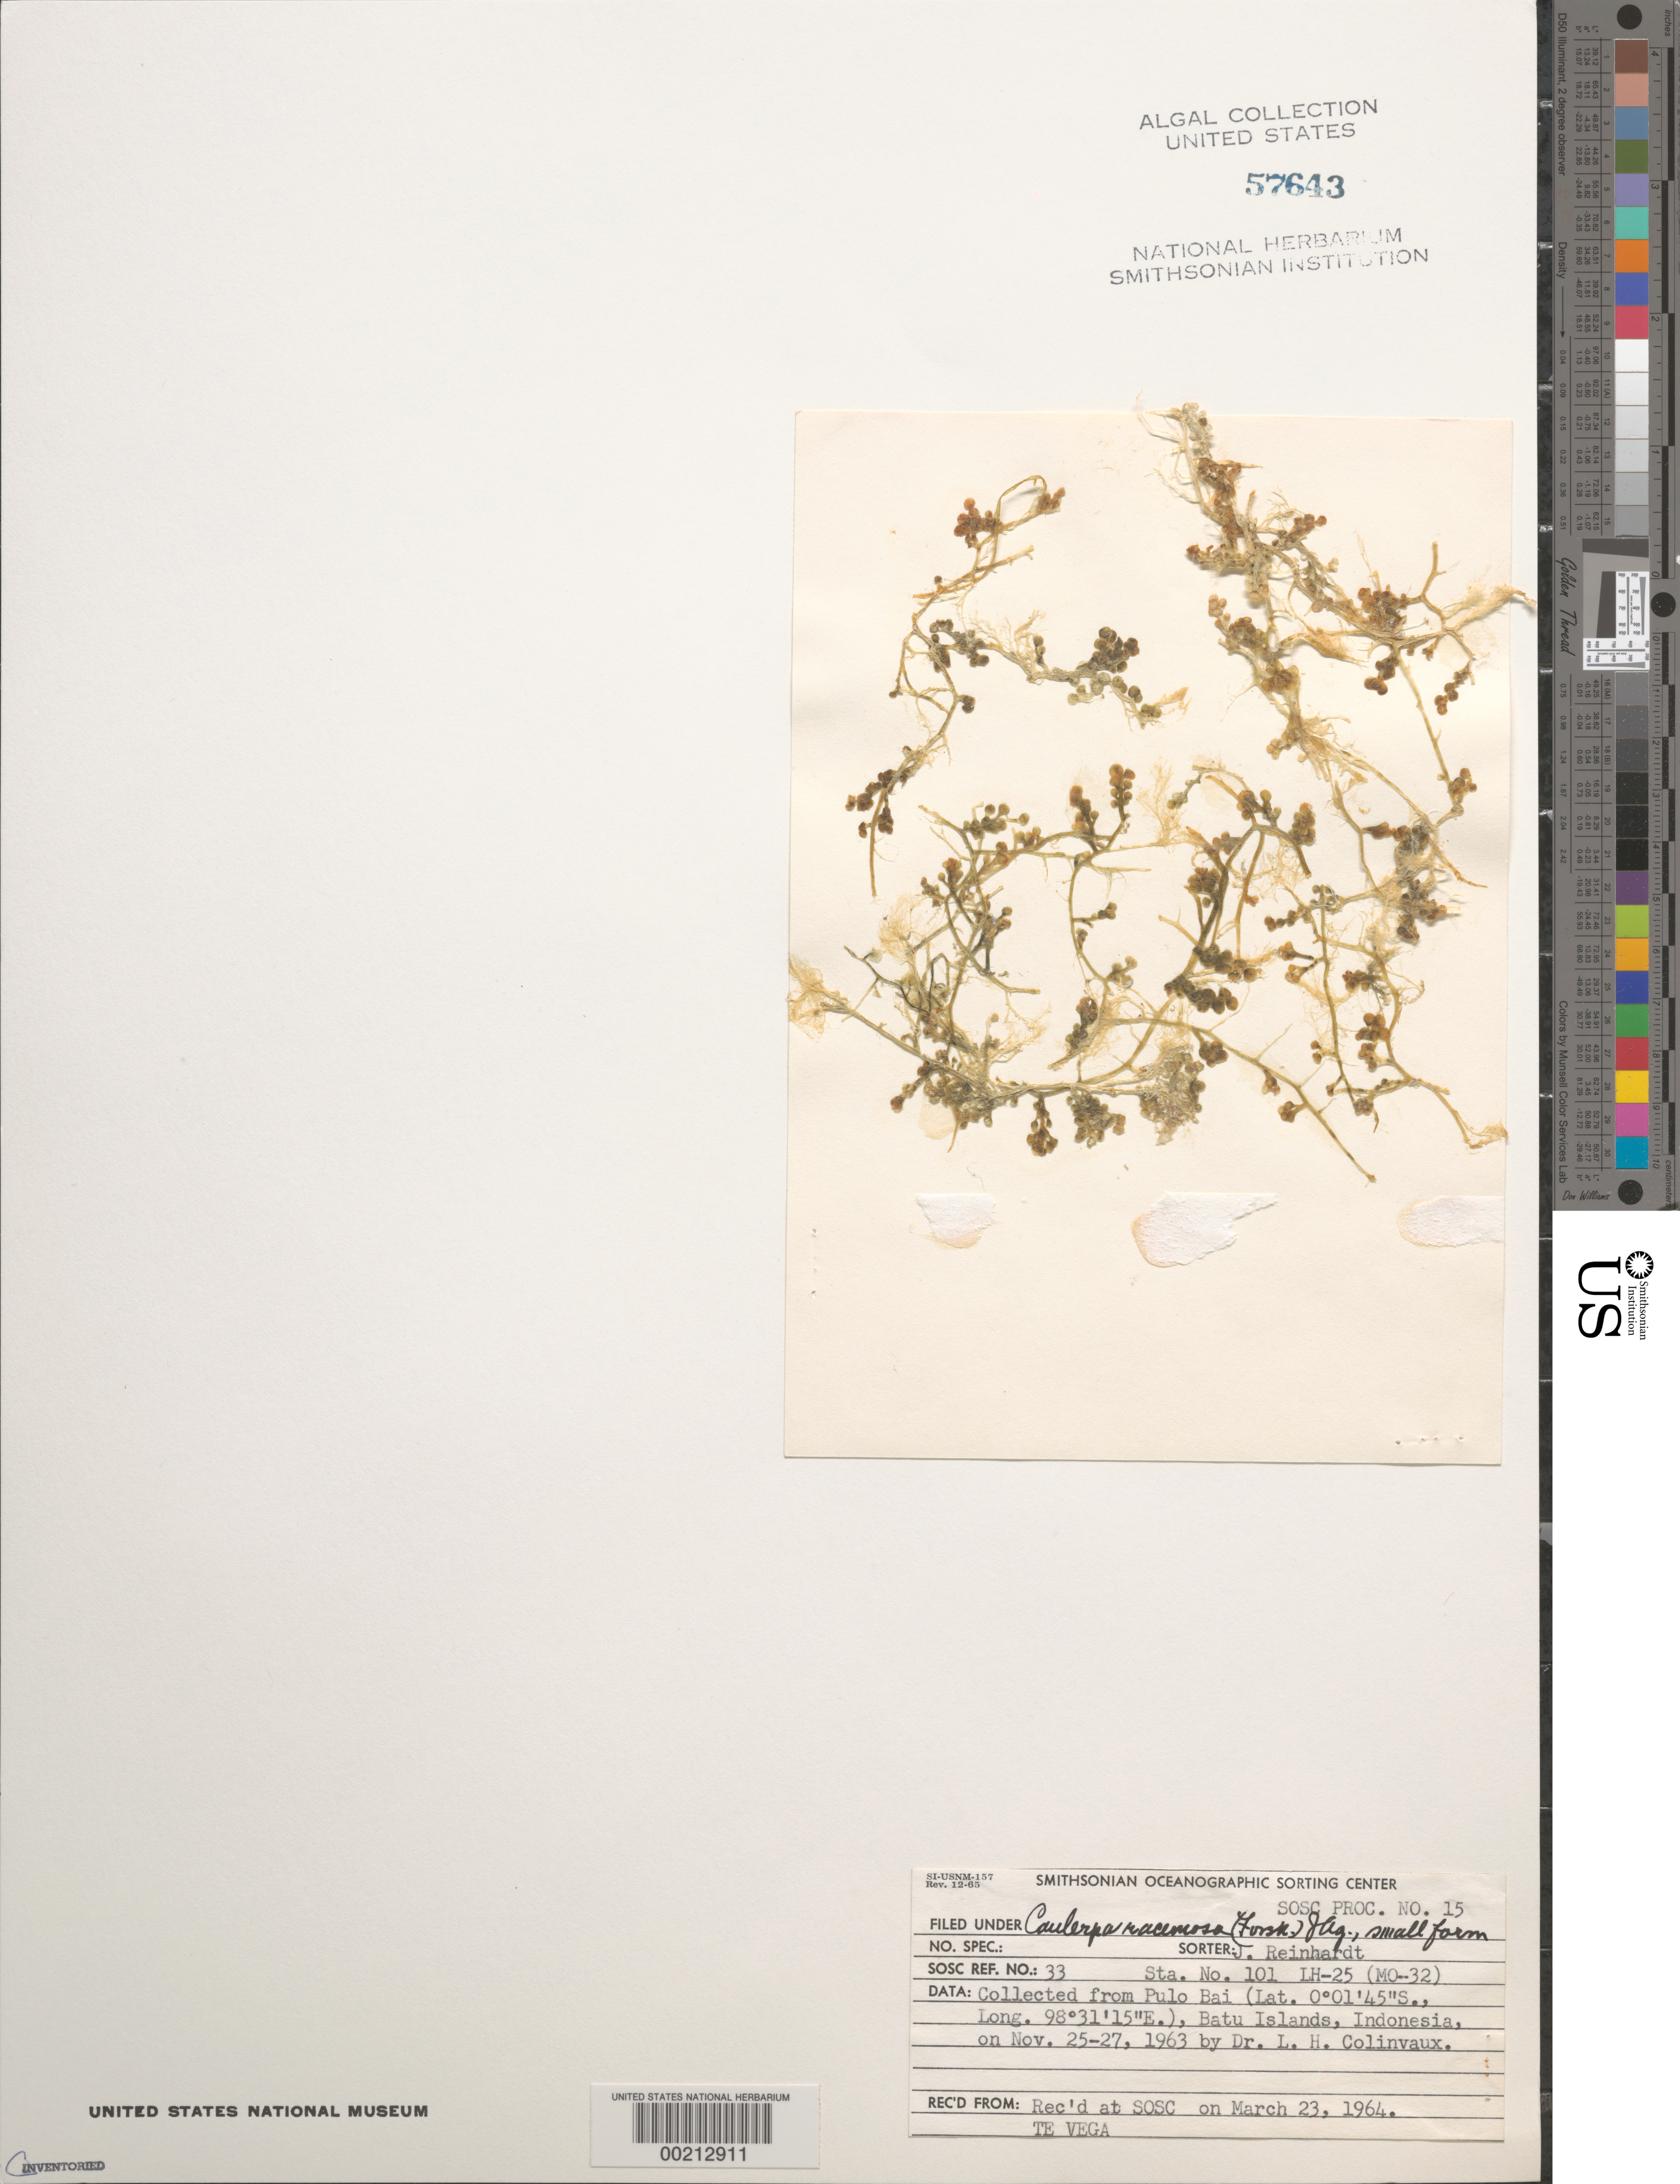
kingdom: Plantae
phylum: Chlorophyta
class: Ulvophyceae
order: Bryopsidales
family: Caulerpaceae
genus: Caulerpa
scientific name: Caulerpa racemosa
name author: (Forssk.) J. Agardh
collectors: L. Hillis-Colinvaux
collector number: LH-25 & MO-32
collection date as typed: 25 Nov 1963 TO 27 Nov 1963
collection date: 1963-11-25/1963-11-27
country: Indonesia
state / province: Sumatra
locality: Pulo bai, batu islands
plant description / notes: Te Vega Cruise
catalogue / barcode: US 57643